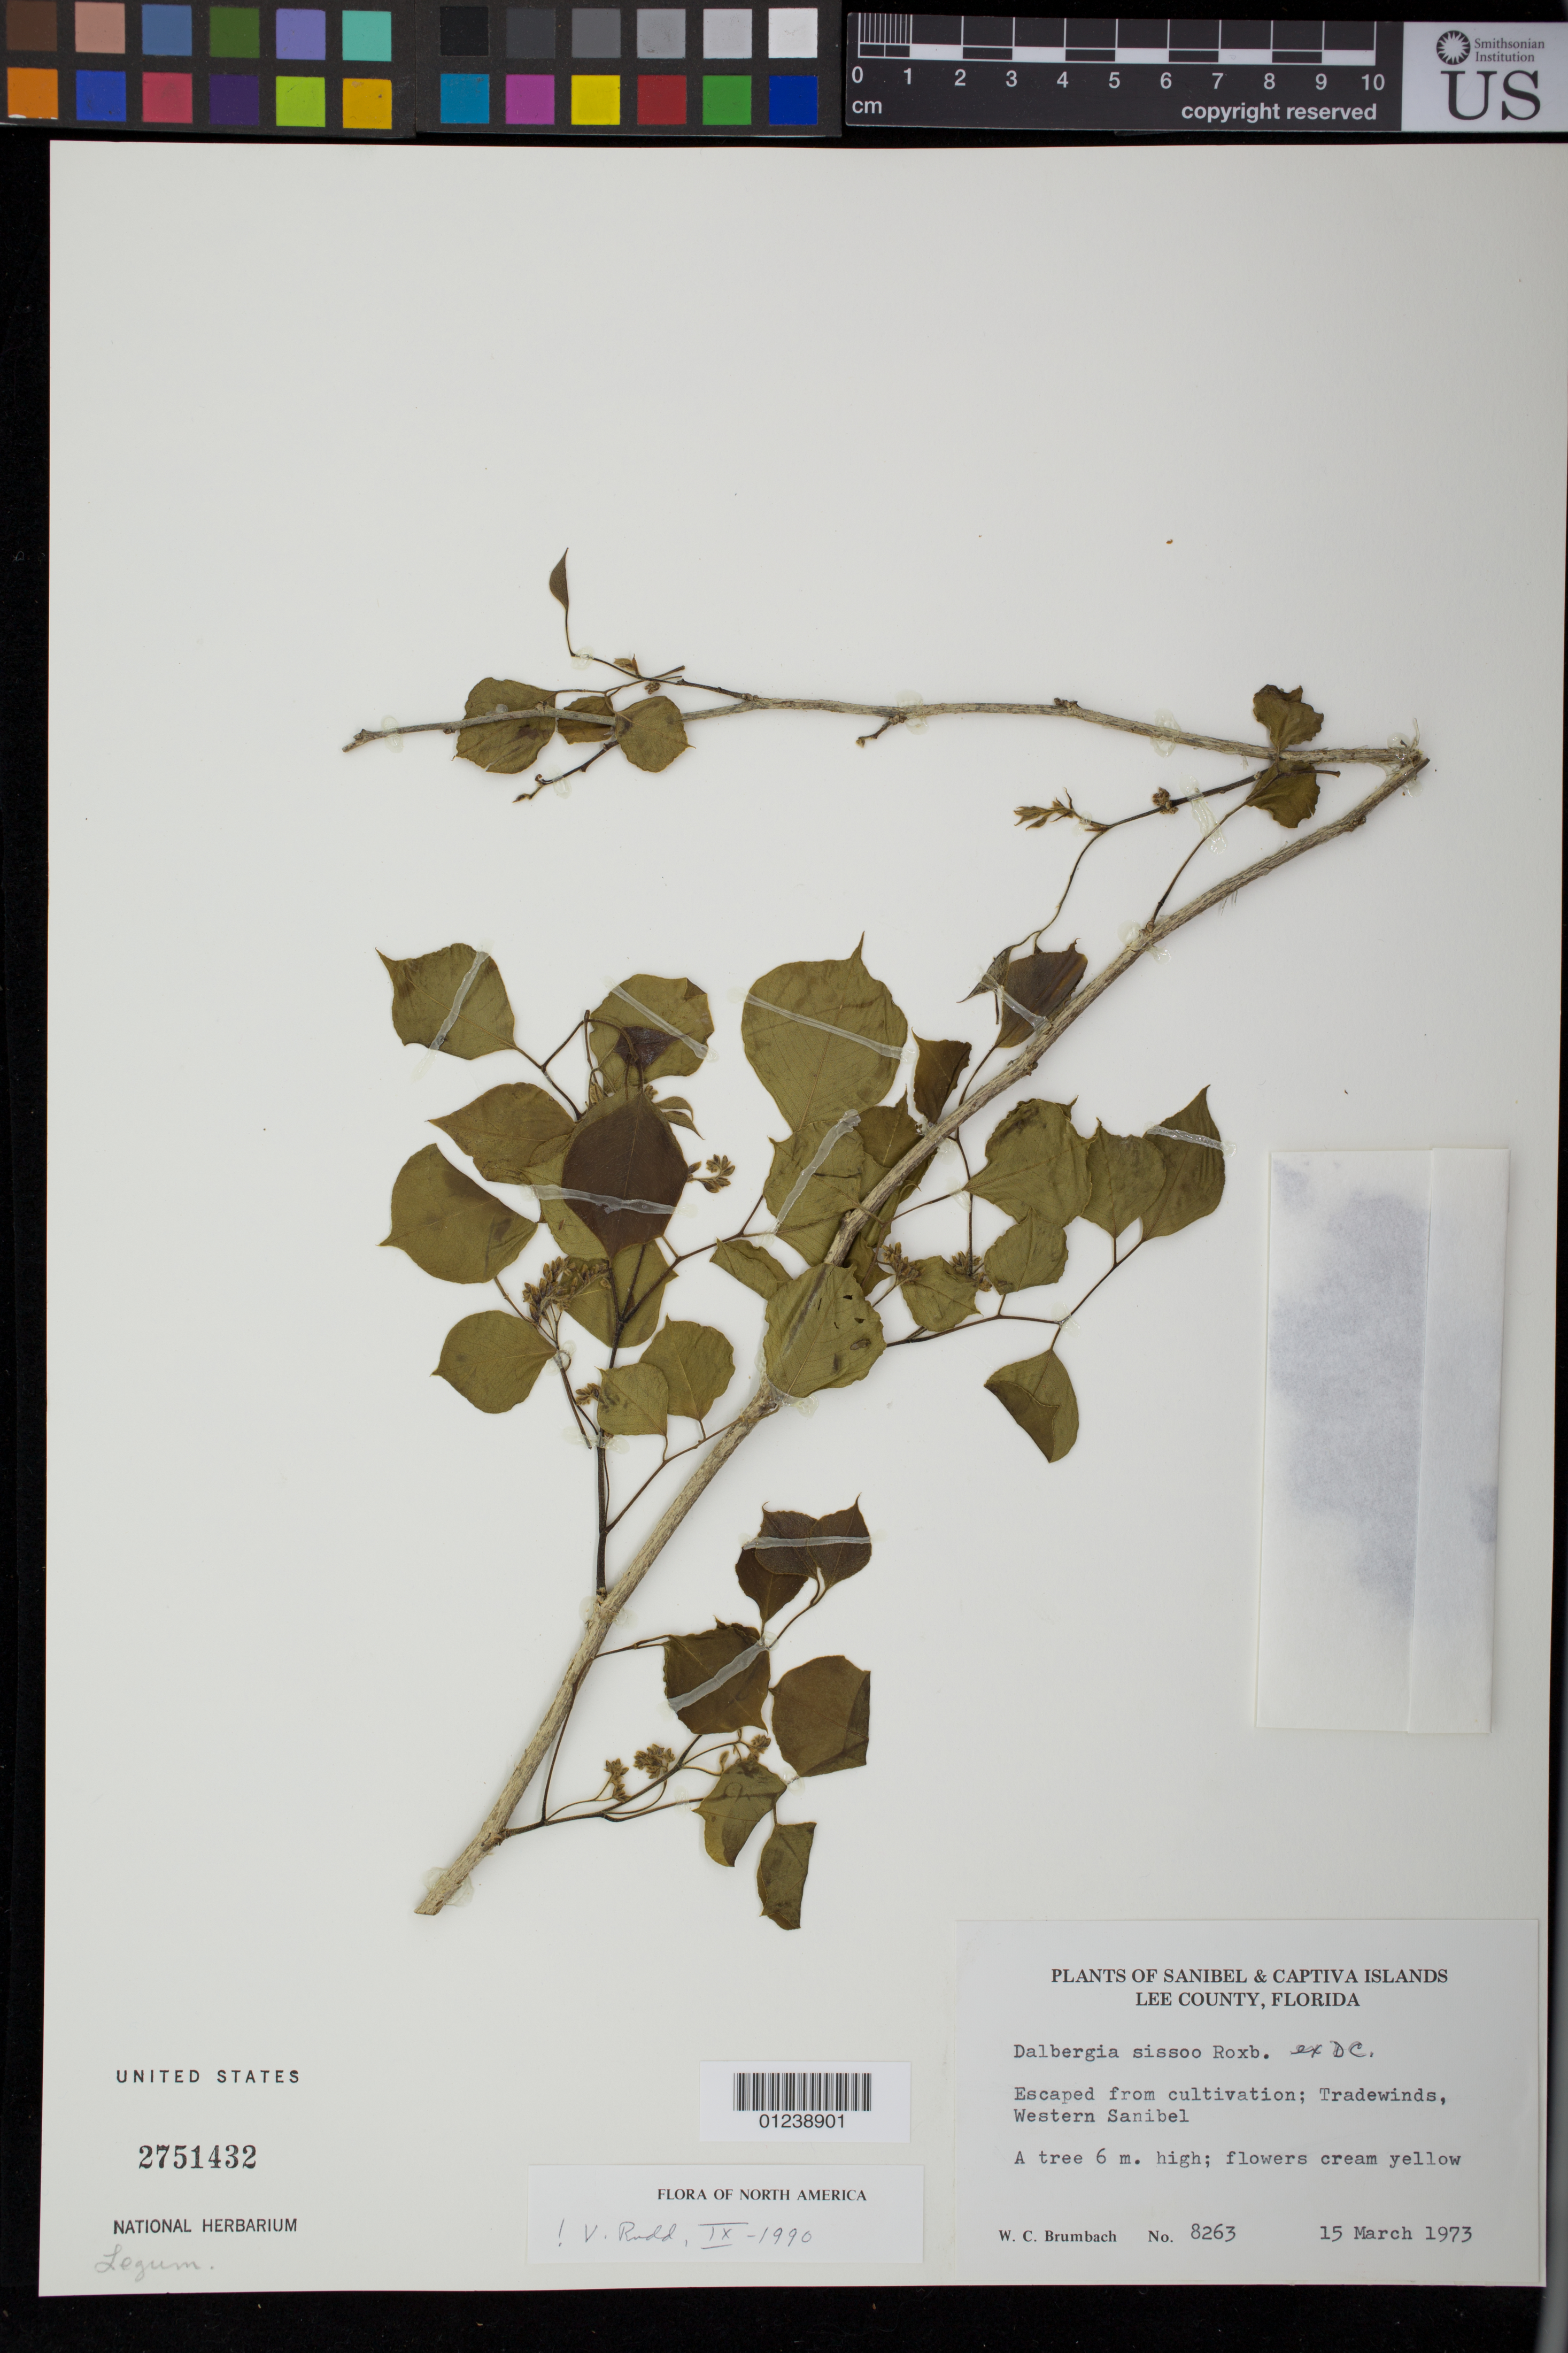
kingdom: Plantae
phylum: Tracheophyta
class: Magnoliopsida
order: Fabales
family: Fabaceae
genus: Dalbergia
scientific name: Dalbergia sissoo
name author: Roxb.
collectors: W. C. Brumbach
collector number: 8263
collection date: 1973-03-15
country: United States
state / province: Florida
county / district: Lee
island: Sanibel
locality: Sanibel & Captiva Islands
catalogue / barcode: US 2751432